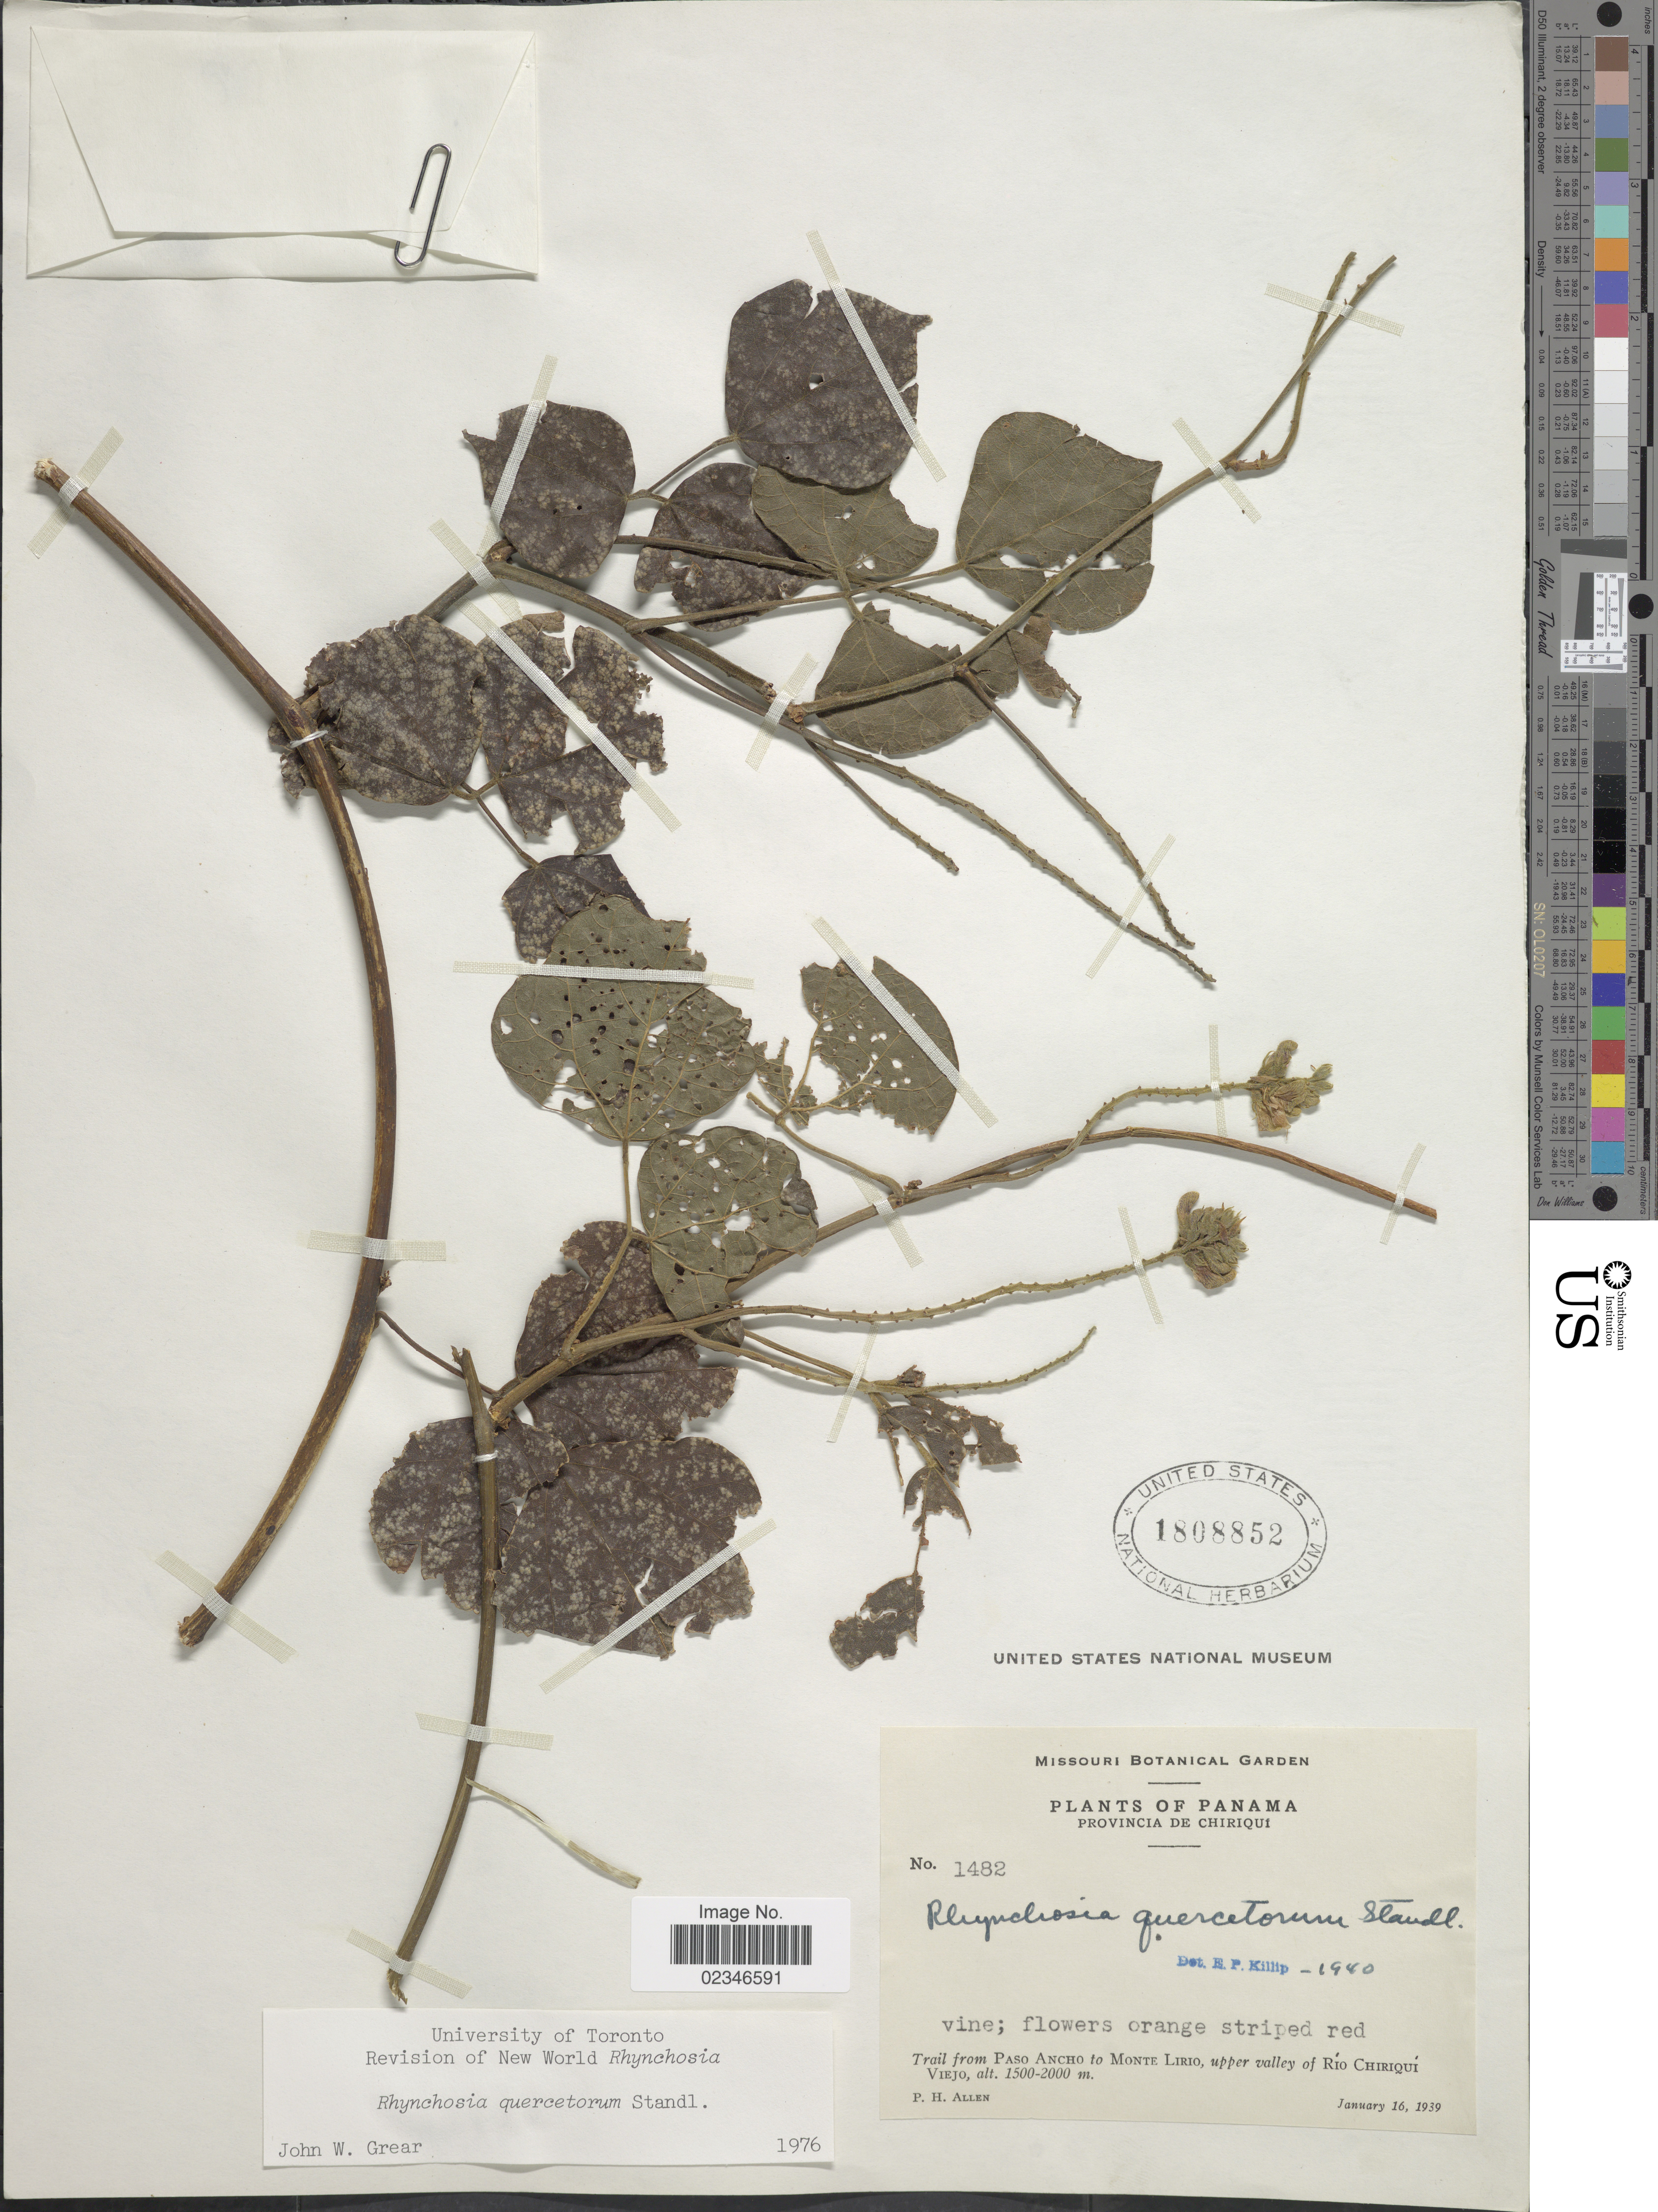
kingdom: Plantae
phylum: Tracheophyta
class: Magnoliopsida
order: Fabales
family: Fabaceae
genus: Rhynchosia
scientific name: Rhynchosia quercetorum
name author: Standl.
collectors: P. H. Allen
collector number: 1482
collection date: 1939-01-16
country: Panama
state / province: Chiriqui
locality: Province de Chiriqui, Trail from Paso Ancho to Monte Lirio, upper valley of Rio Chiriqui Viejo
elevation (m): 1500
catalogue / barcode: US 1808852